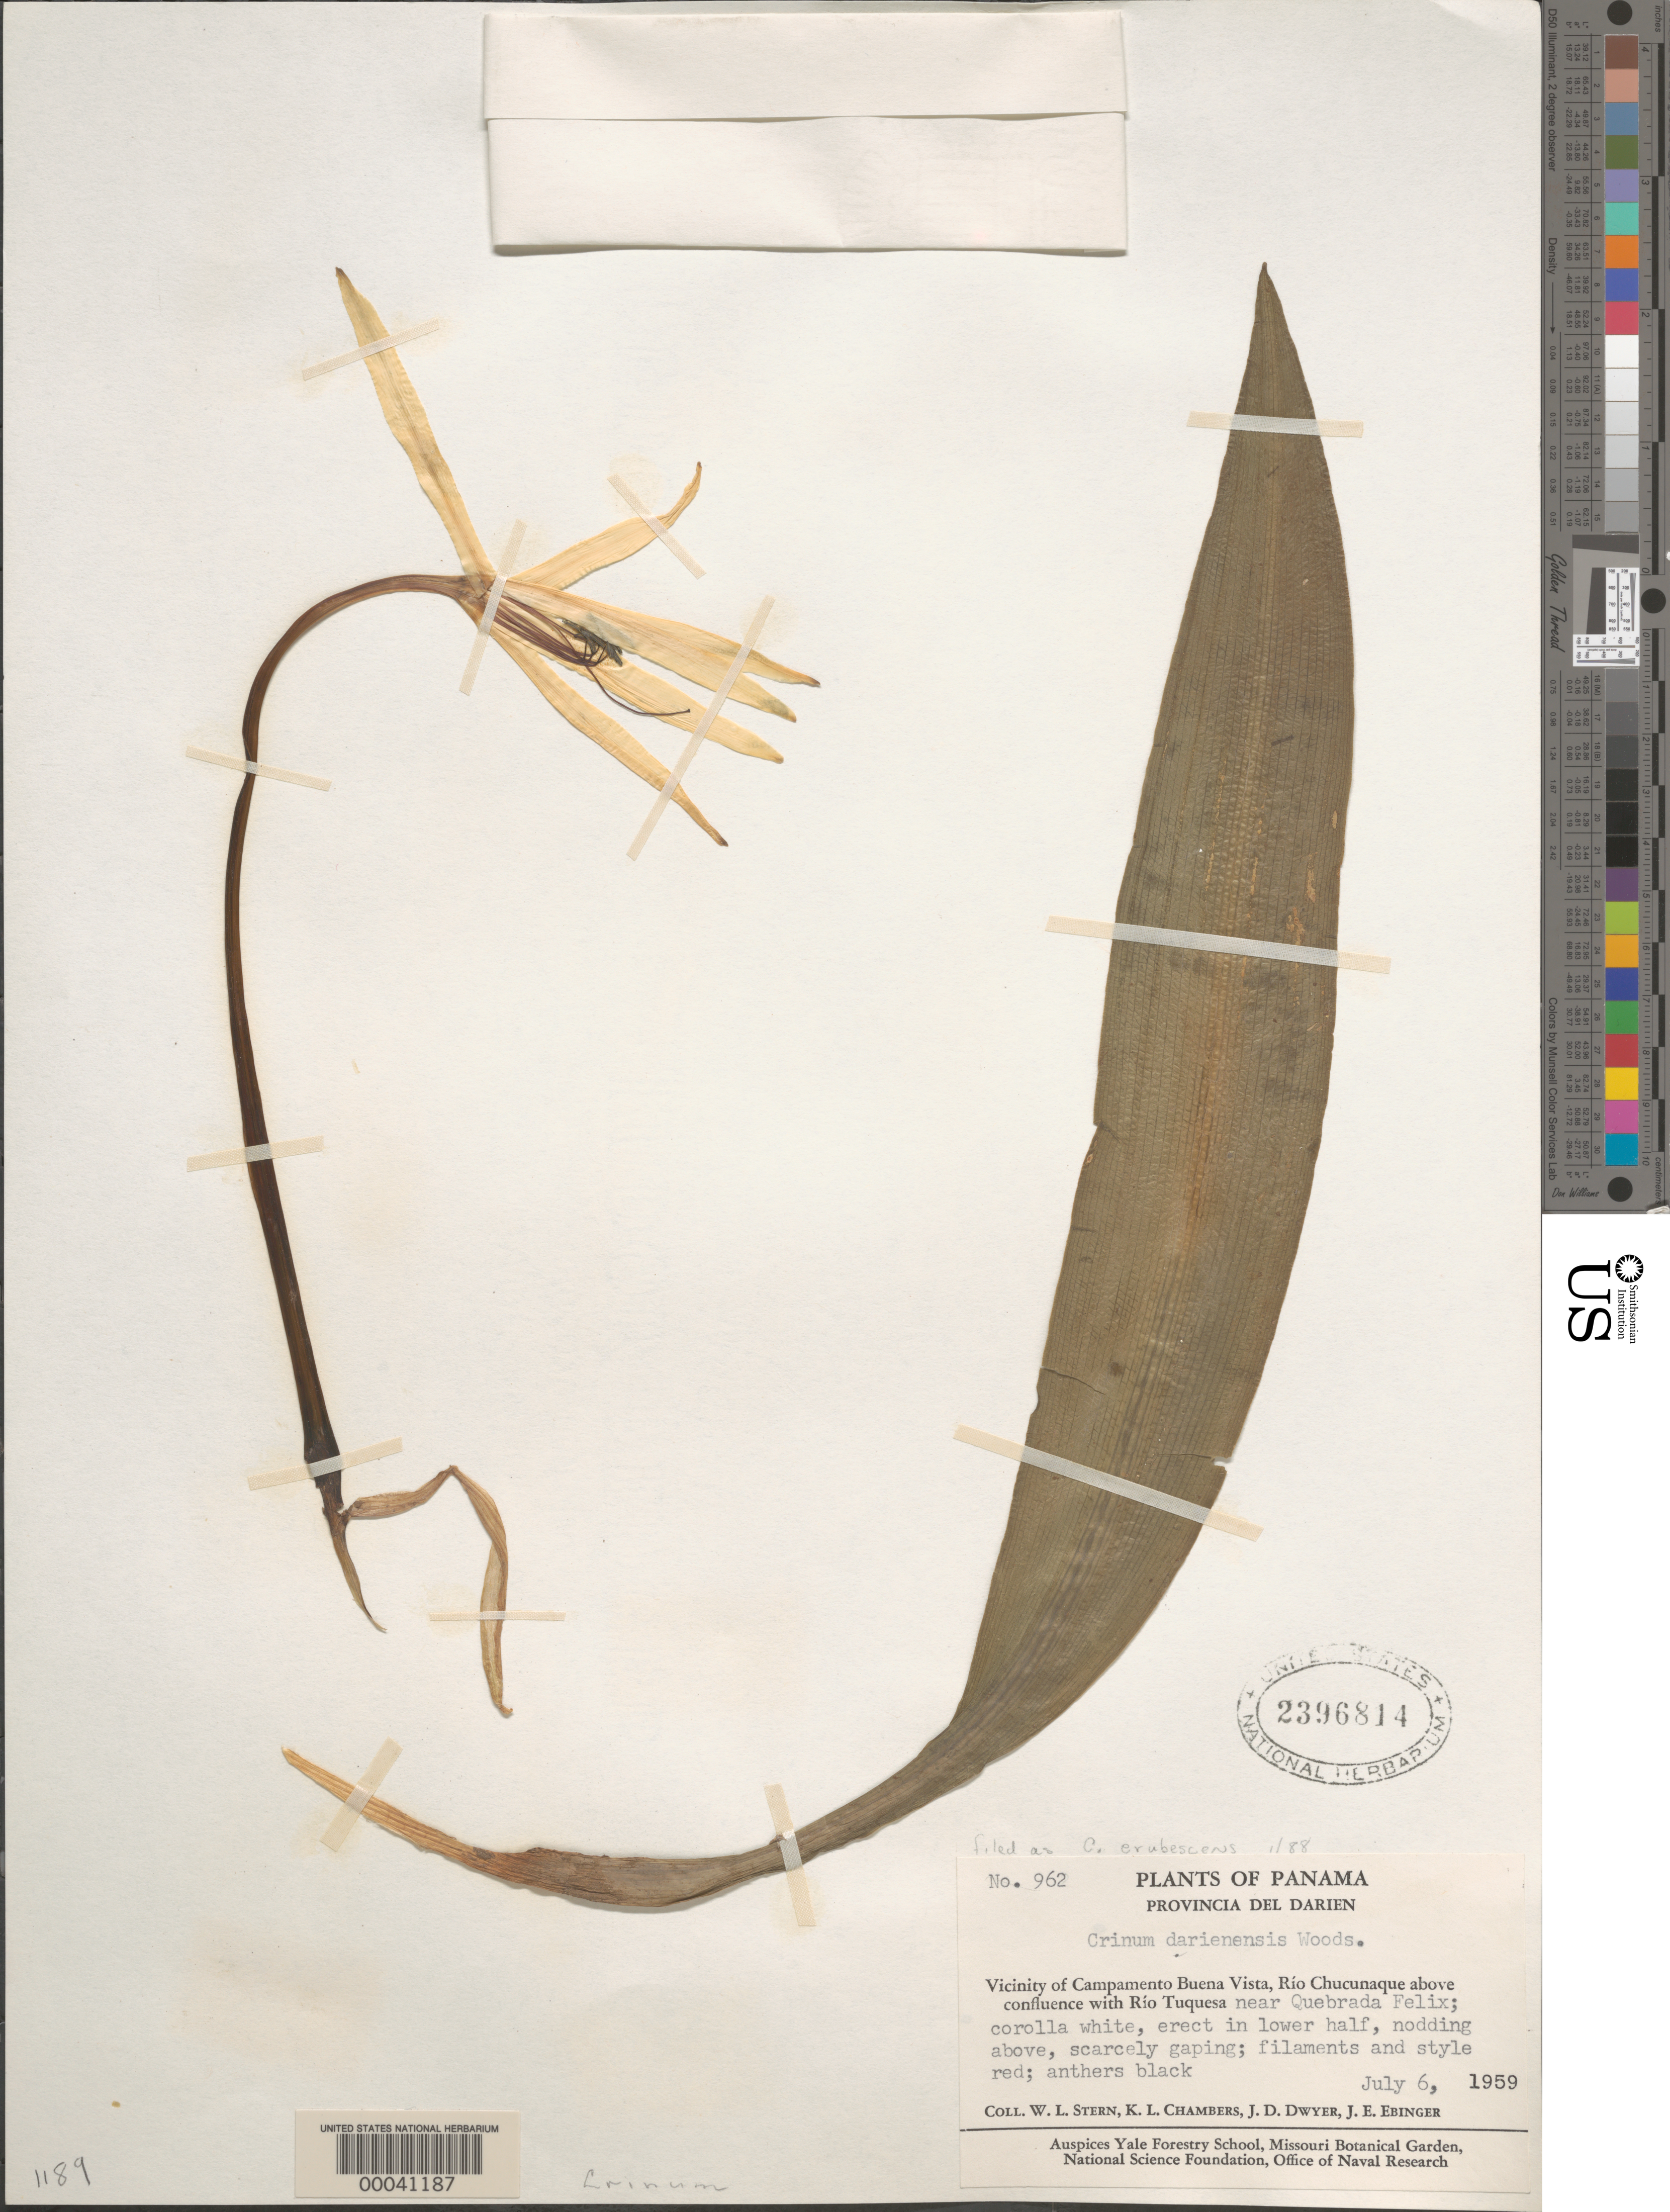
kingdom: Plantae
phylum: Tracheophyta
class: Liliopsida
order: Asparagales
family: Amaryllidaceae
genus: Crinum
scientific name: Crinum erubescens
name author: Aiton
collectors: W. L. Stern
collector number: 962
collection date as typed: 06 Jul 1959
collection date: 1959-07-06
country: Panama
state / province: Darién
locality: Vicinity of Campamento Buena Vista, Rio Chucunaque above confluence with Rio Tuquesa near Quebrada Felix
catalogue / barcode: US 2396814